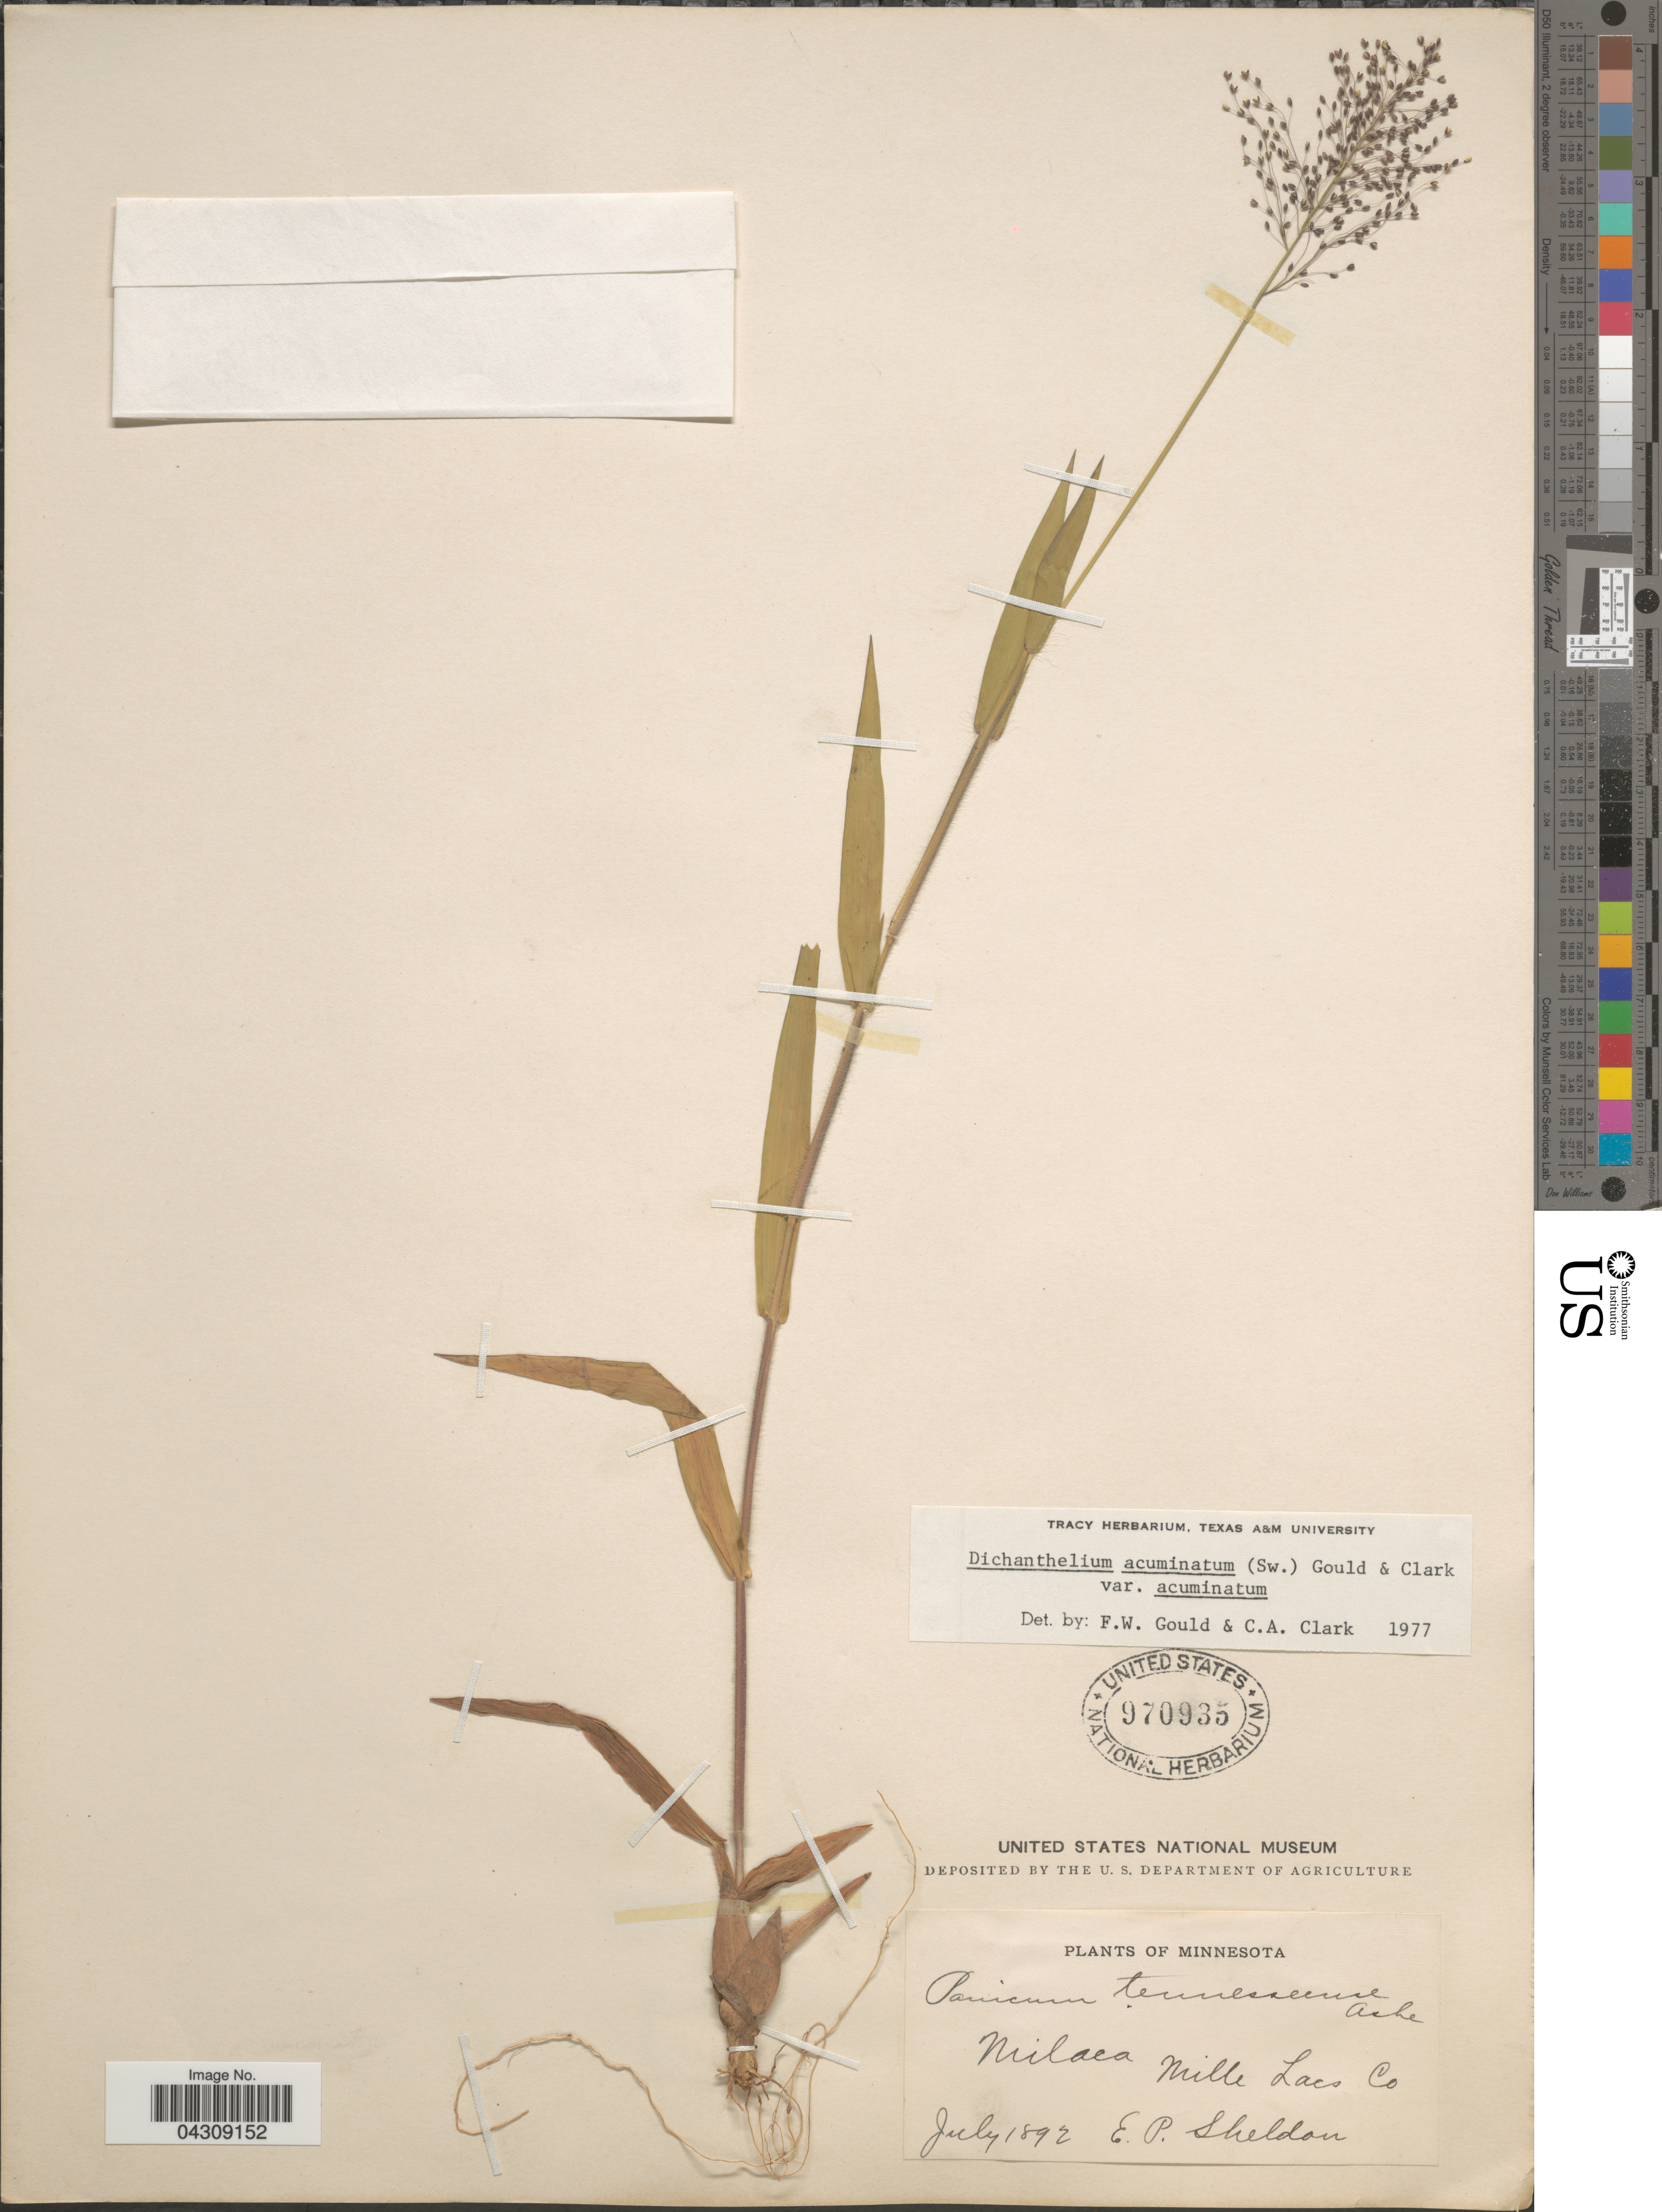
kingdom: Plantae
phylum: Tracheophyta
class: Liliopsida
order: Poales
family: Poaceae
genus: Dichanthelium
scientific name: Dichanthelium acuminatum var. acuminatum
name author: (Sw.) Gould & C.A. Clark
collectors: E. P. Sheldon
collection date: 1892-07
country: United States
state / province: Minnesota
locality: Milaca. Mille Lacs Co.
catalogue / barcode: US 970935